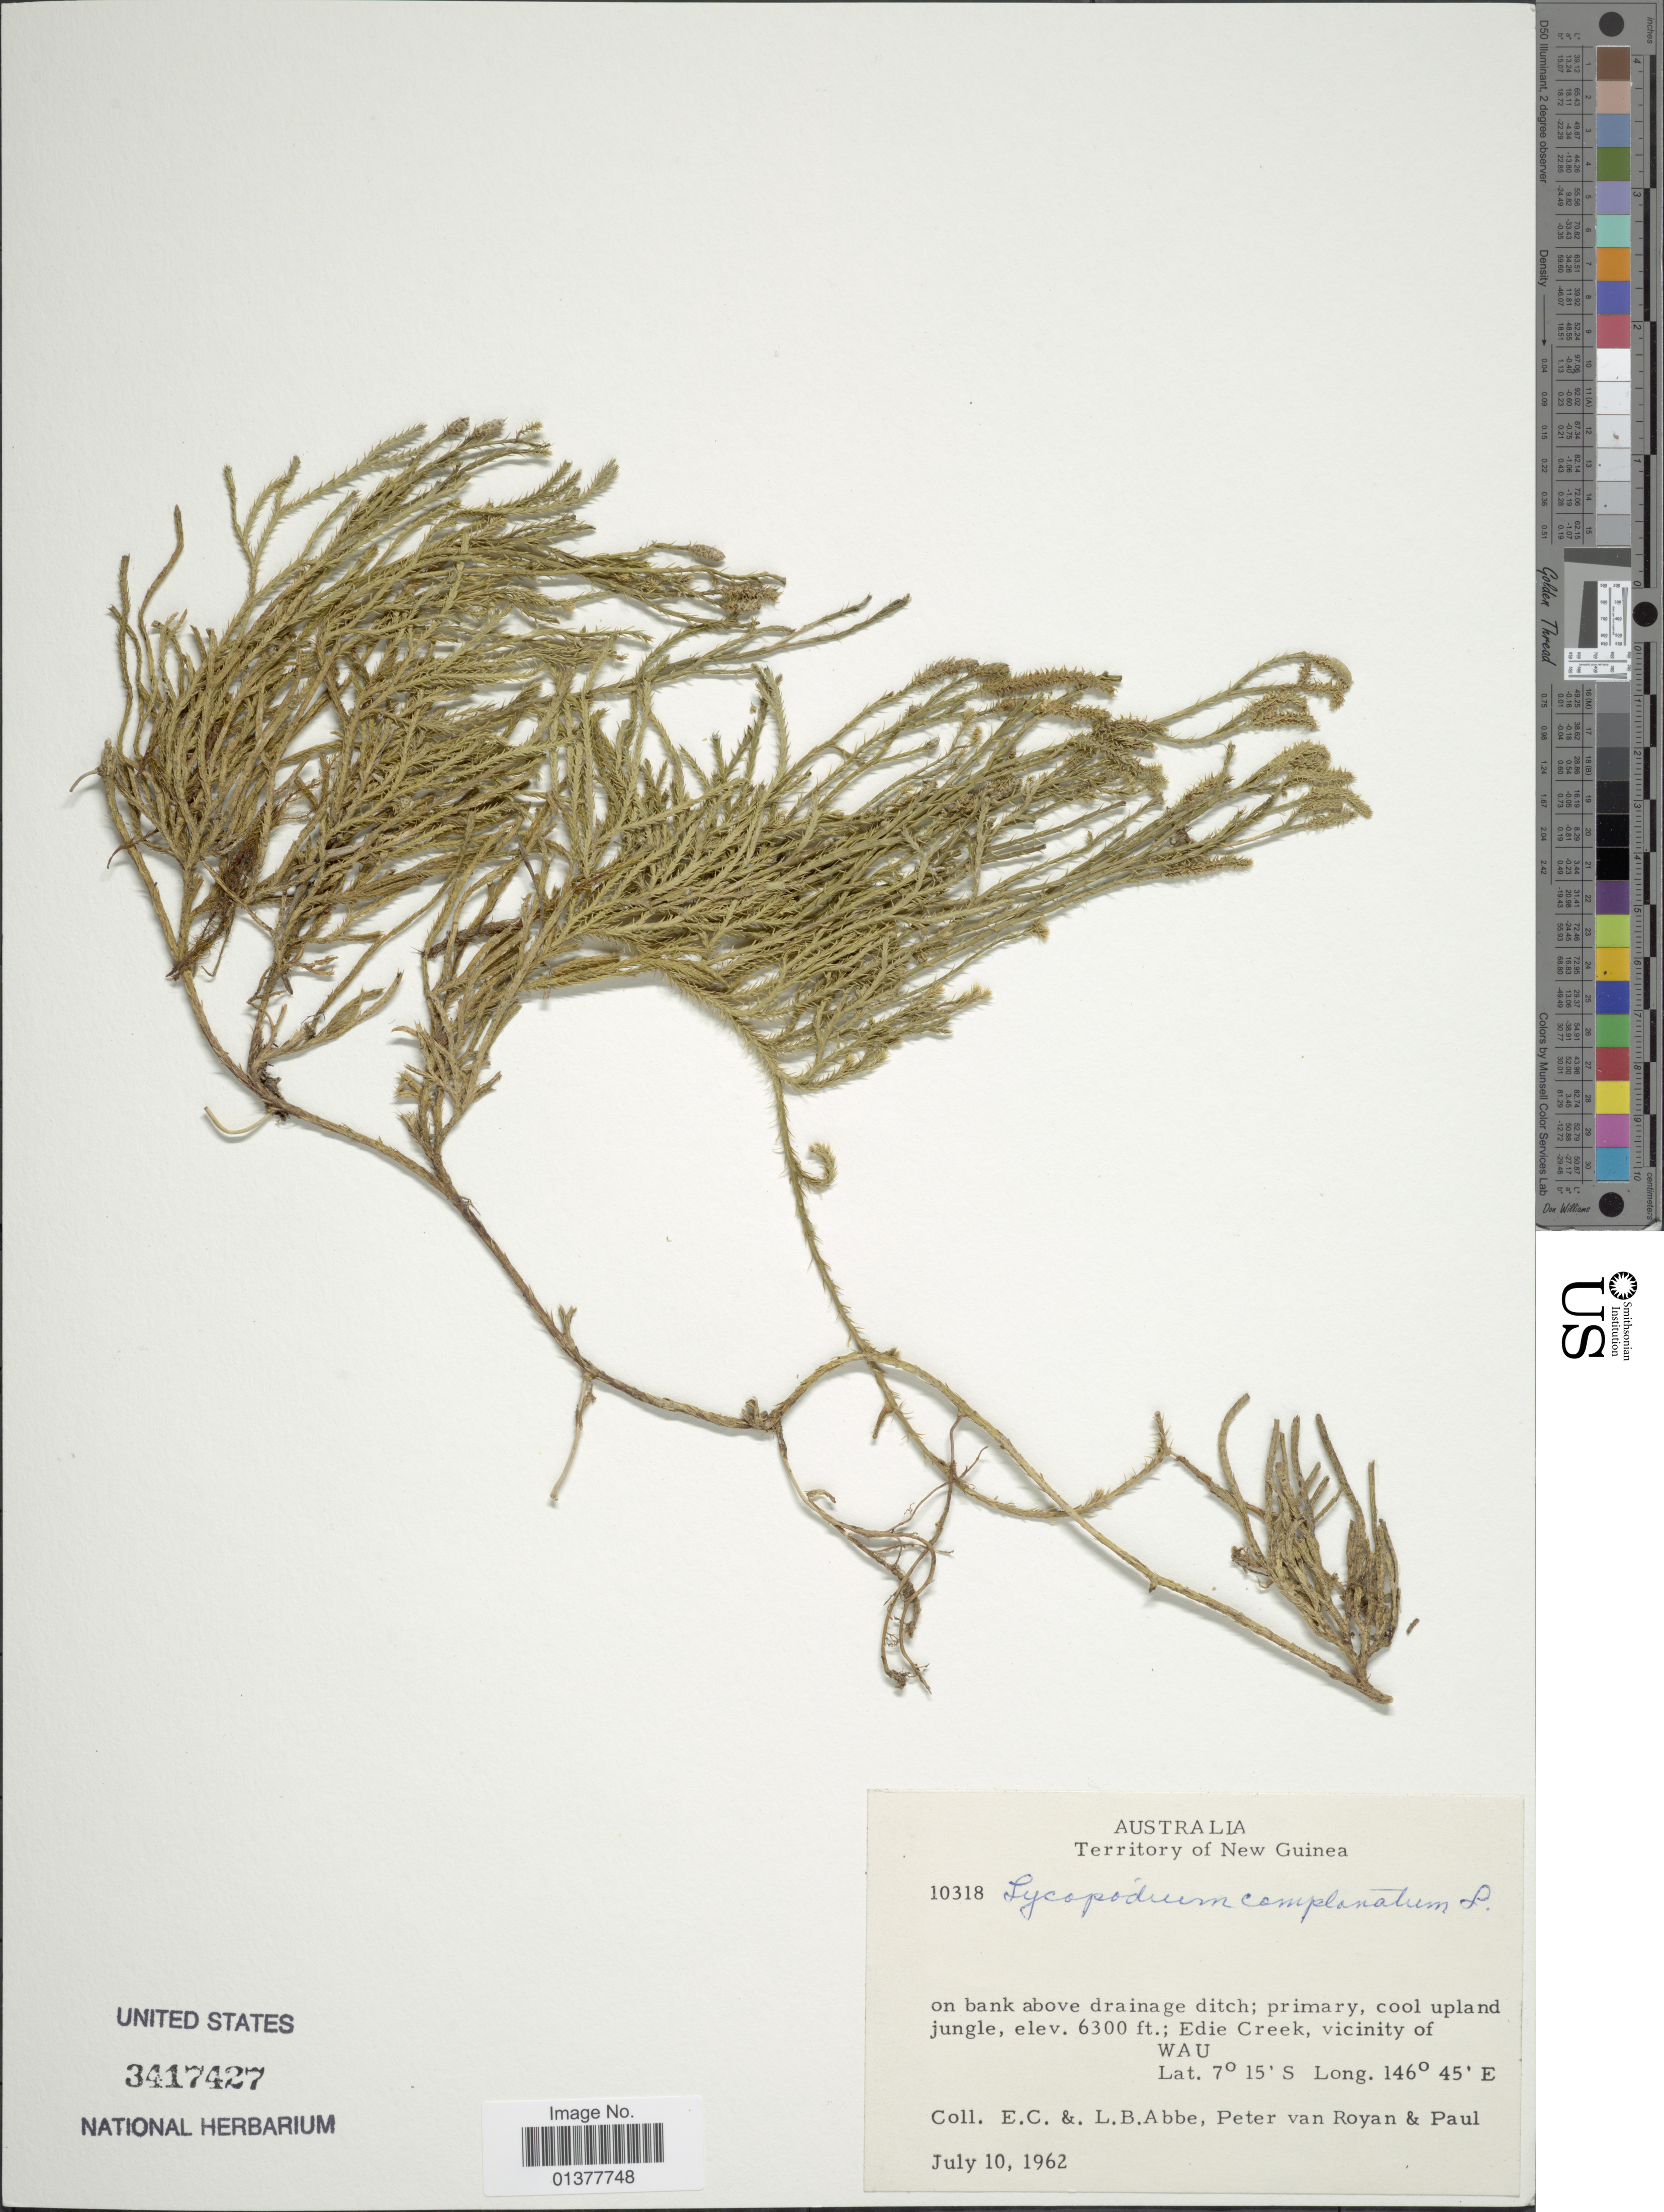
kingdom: Plantae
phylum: Tracheophyta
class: Lycopodiopsida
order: Lycopodiales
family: Lycopodiaceae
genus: Diphasiastrum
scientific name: Diphasiastrum complanatum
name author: (L.) Holub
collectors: E. C. Abbe, L. B. Abbe, P. van Royan & -. Paul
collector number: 10318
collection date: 1962-07-10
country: Papua New Guinea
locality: On bank above drainage ditch; primary, cool upland jungle, Edie Creek, vicinity of Wau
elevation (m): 1920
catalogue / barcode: US 3417427